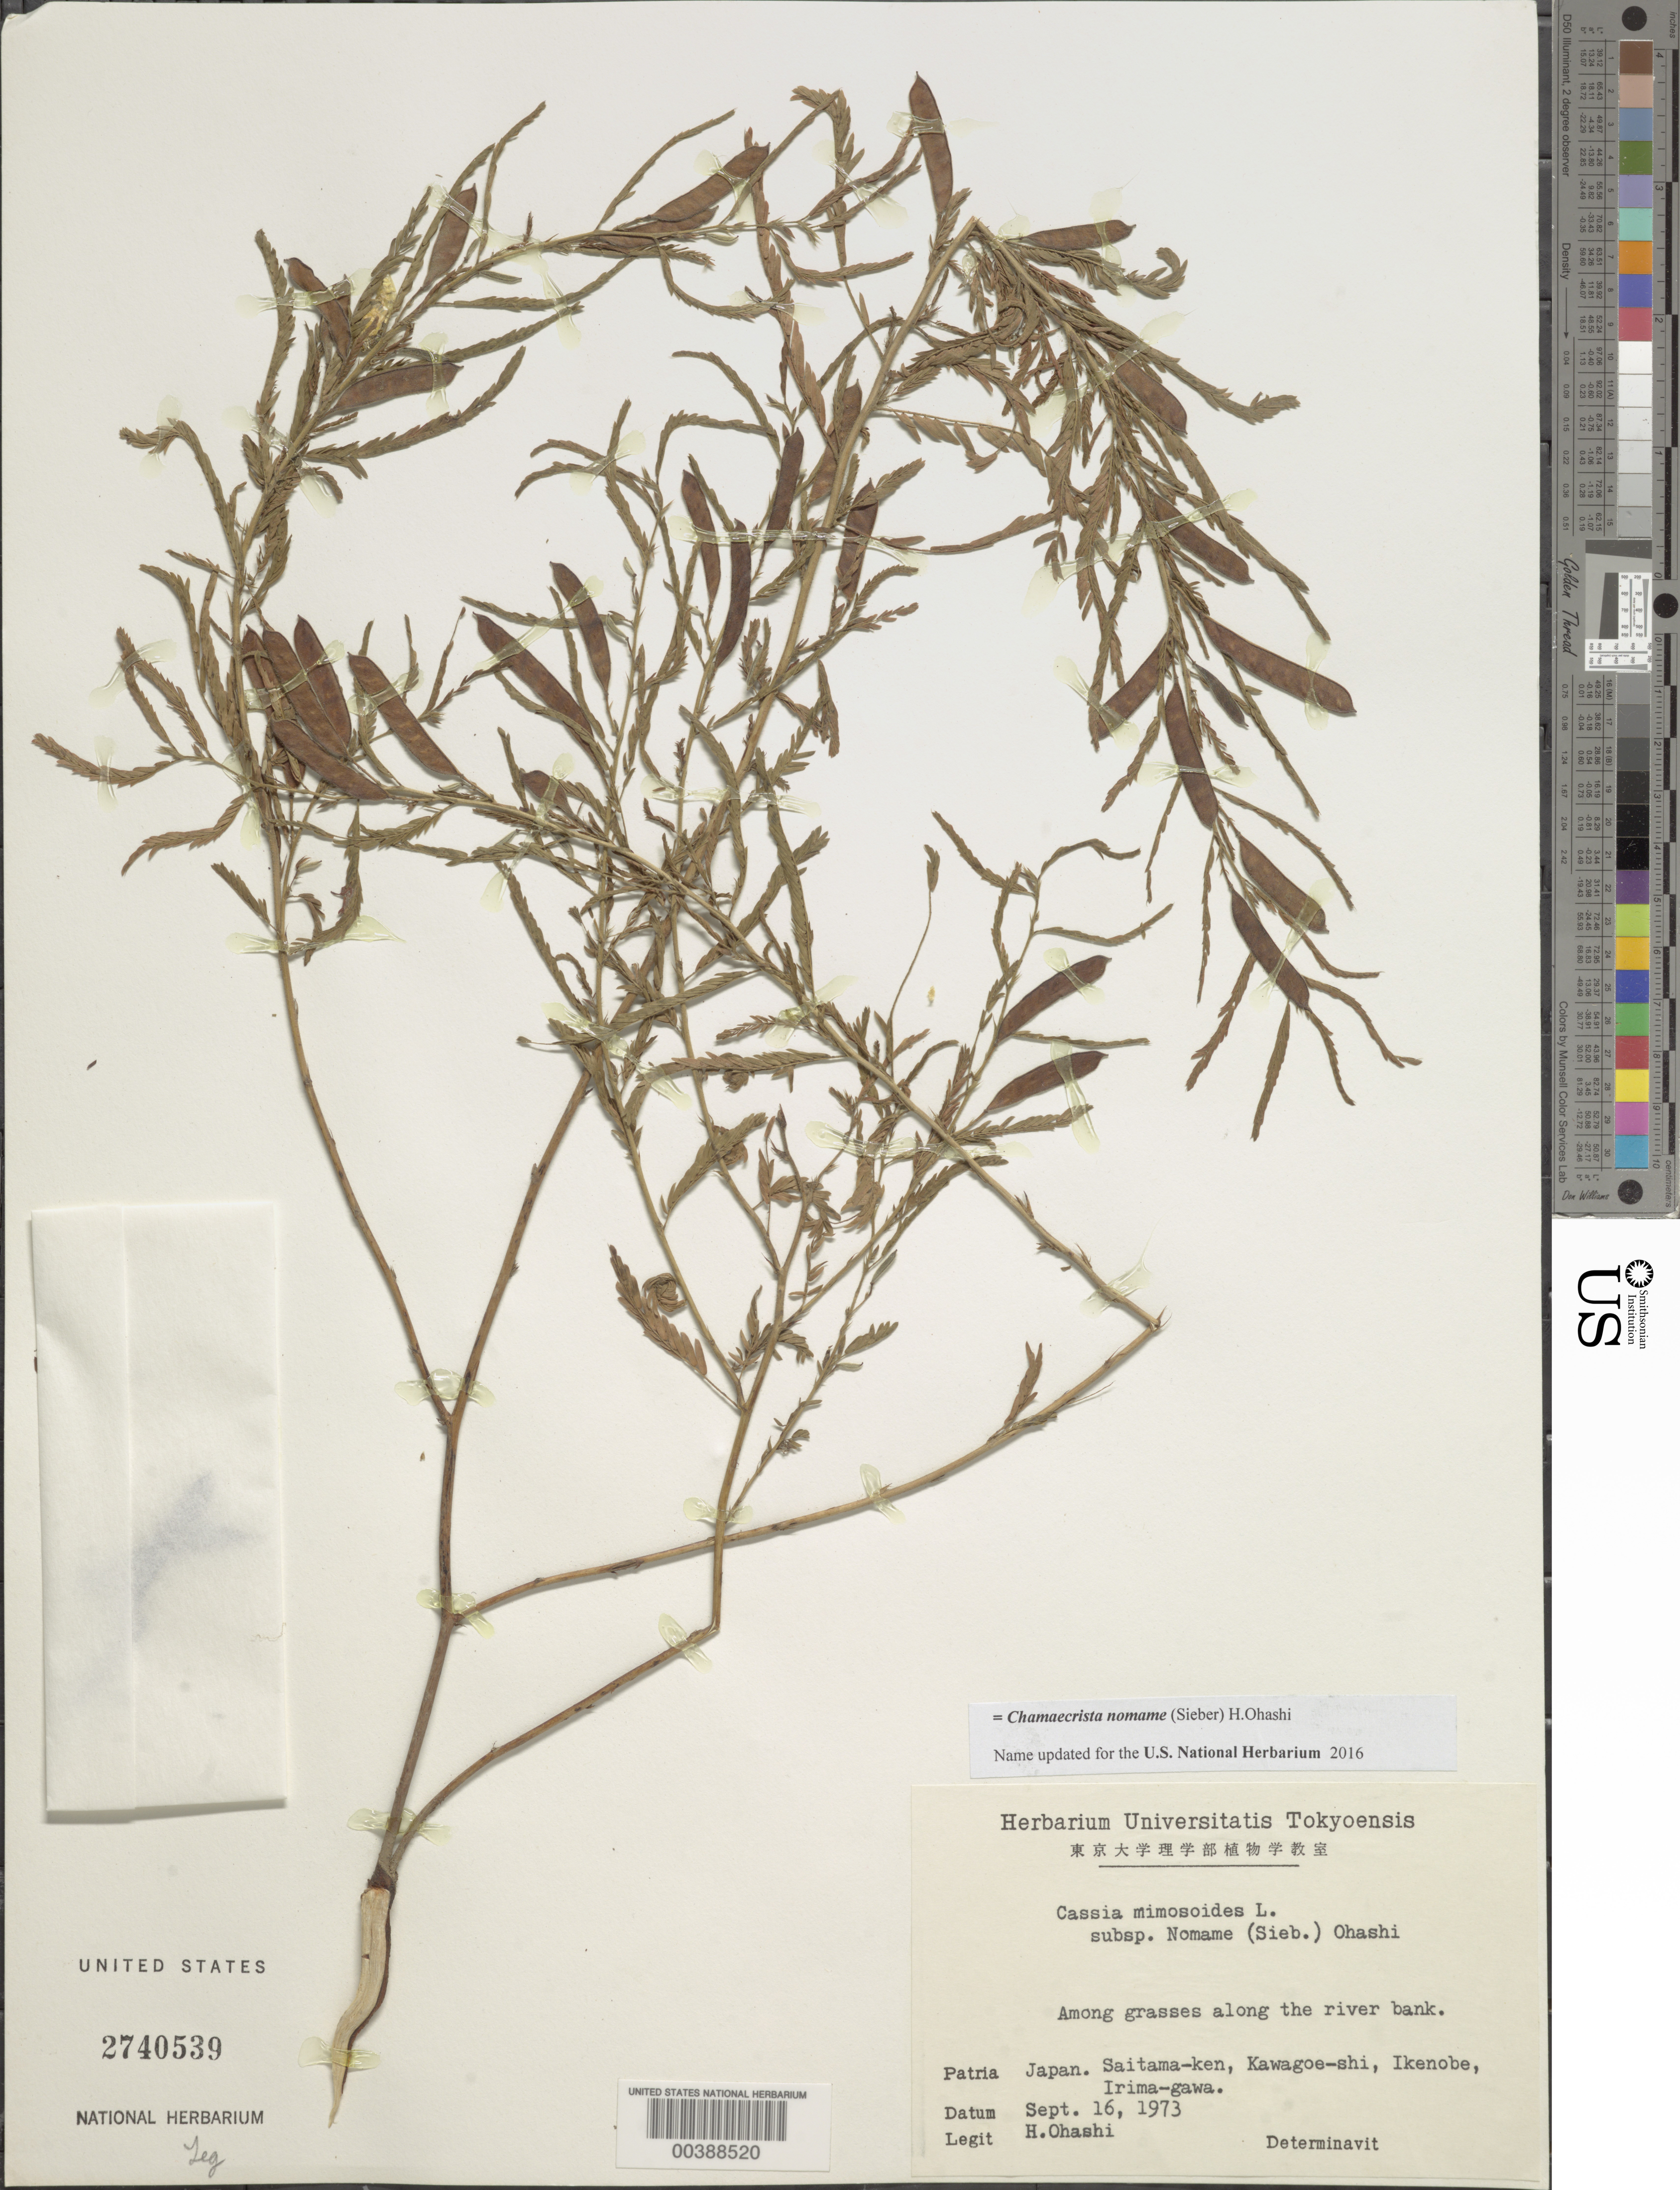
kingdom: Plantae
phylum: Tracheophyta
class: Magnoliopsida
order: Fabales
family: Fabaceae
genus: Chamaecrista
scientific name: Chamaecrista nomame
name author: (Sieber) H. Ohashi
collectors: H. Ohashi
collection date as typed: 16 Sep 1973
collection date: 1973-09-16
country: Japan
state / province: Saitama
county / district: Kawagoe-shi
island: Honshu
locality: Saitama-ken, kawagoe-shi, ikennobe, irima-gawa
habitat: Among grasses along the river bank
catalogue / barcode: US 2740539